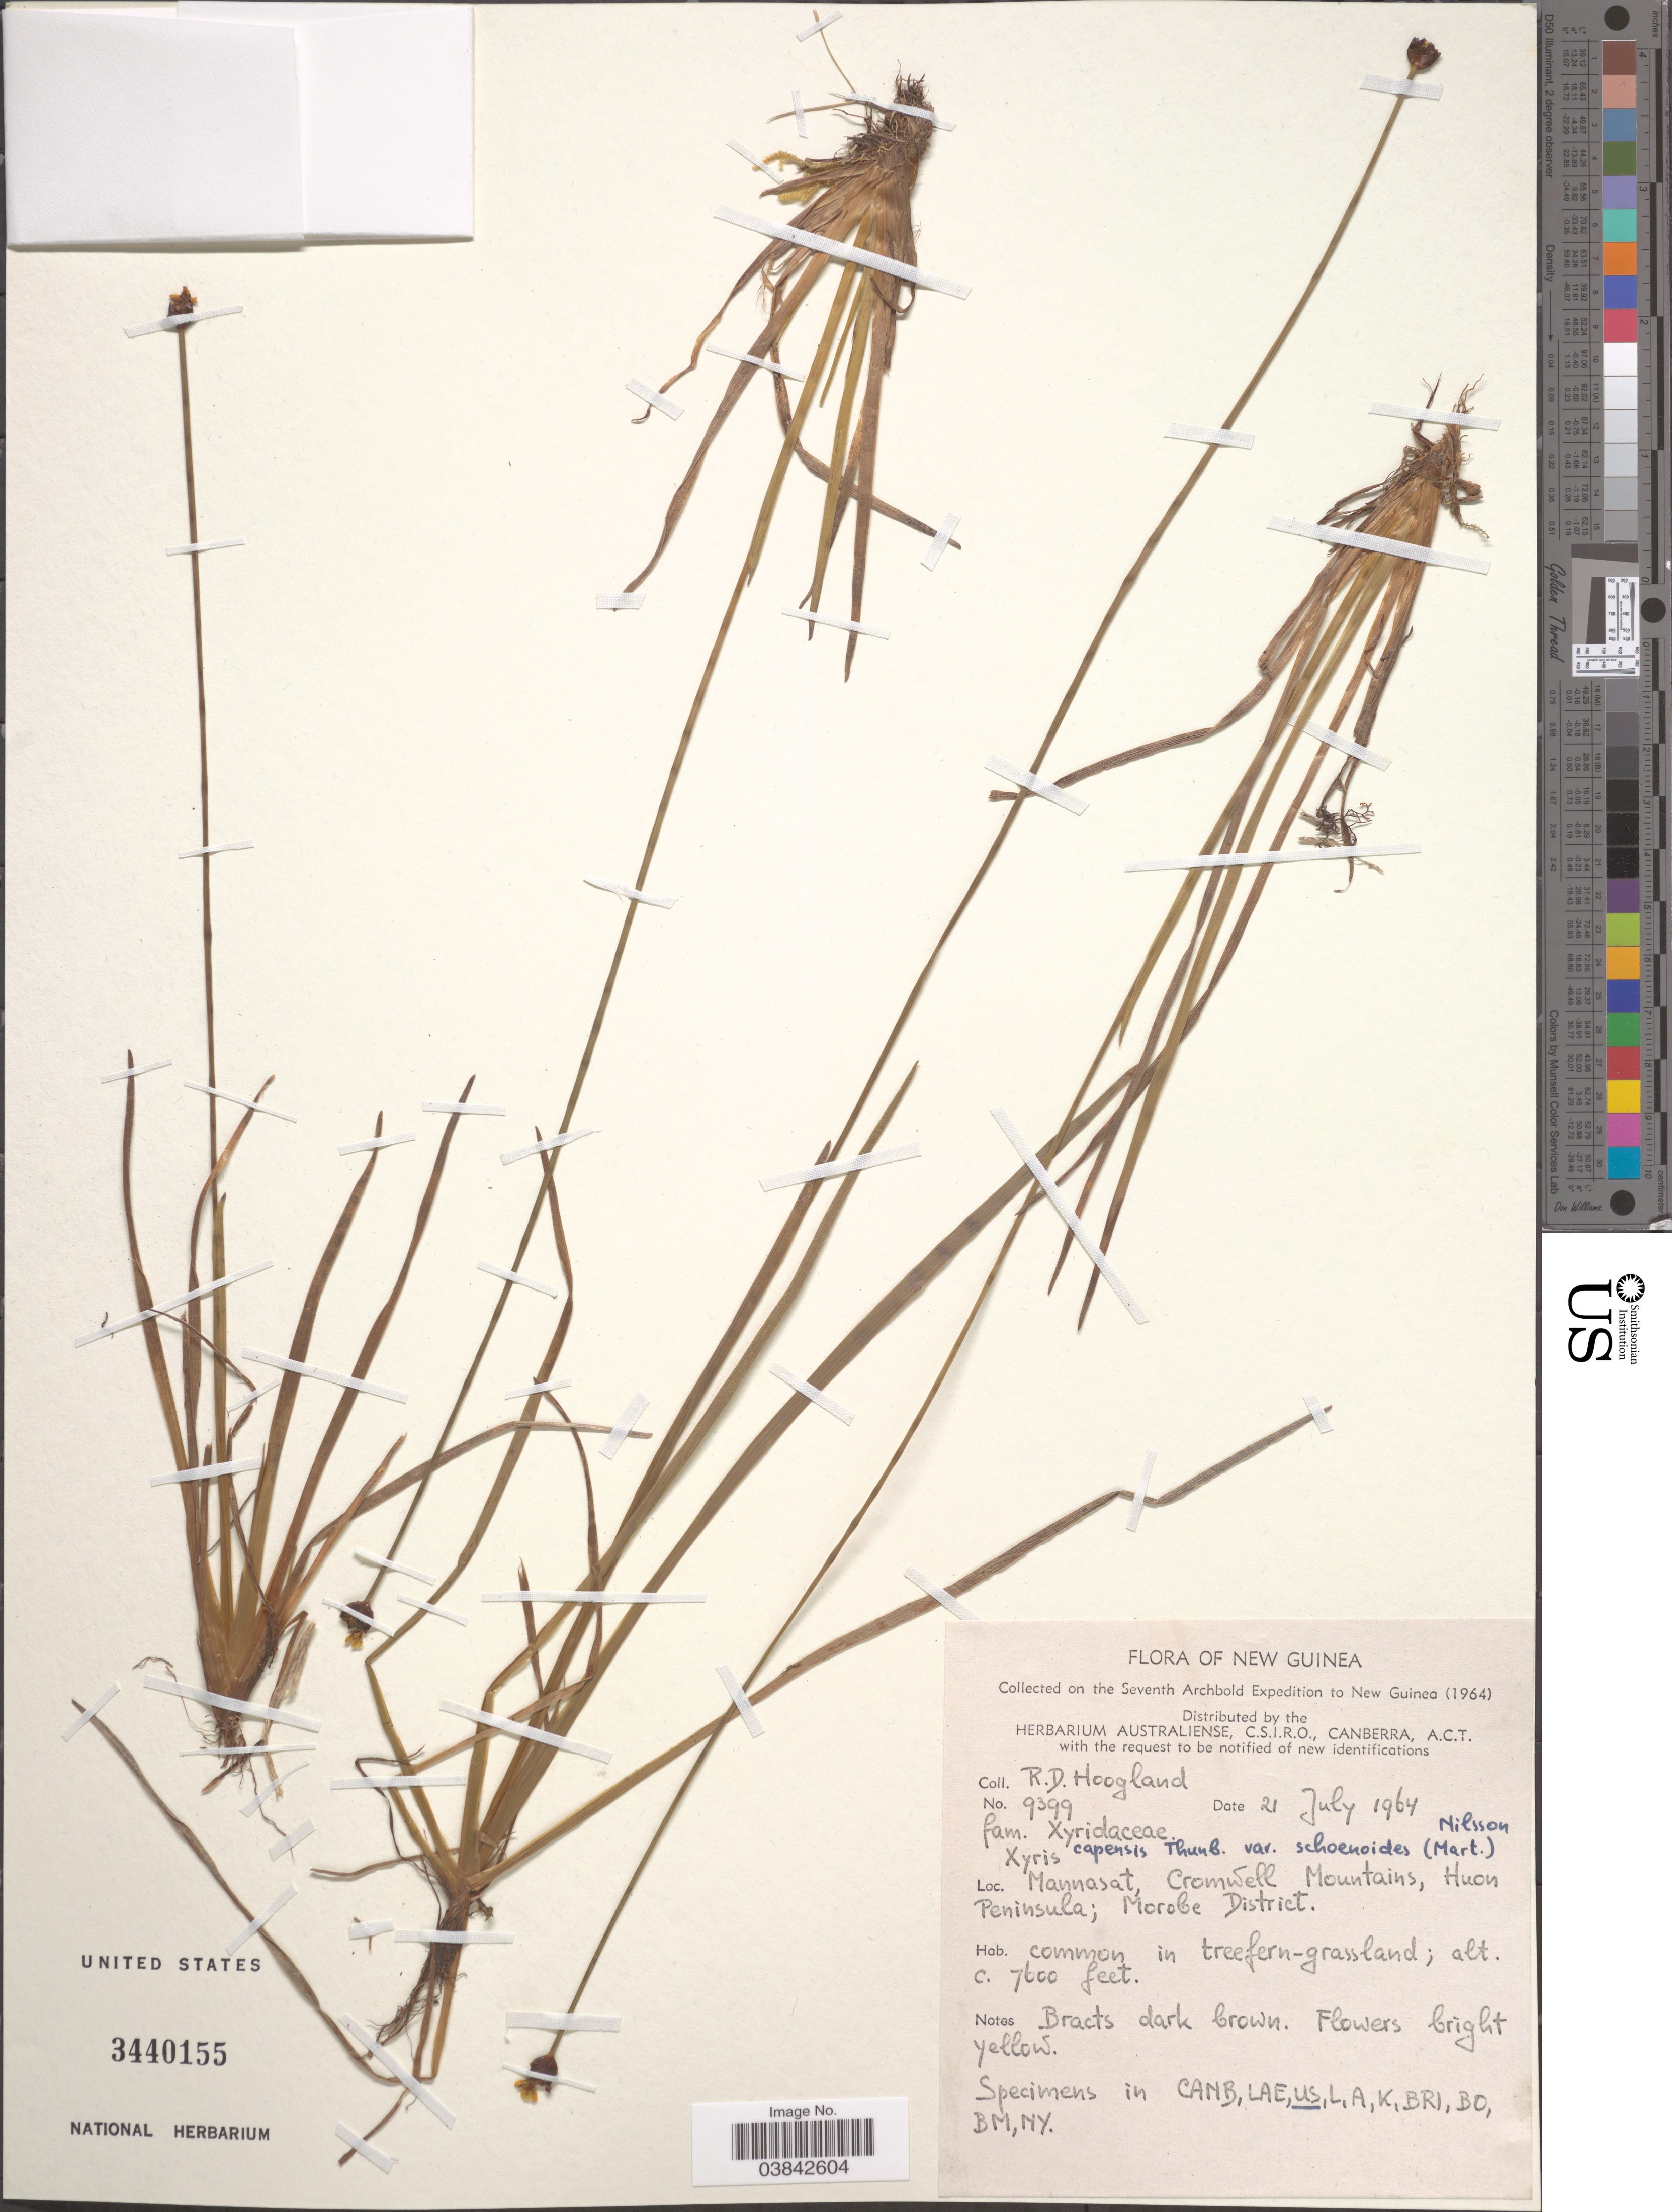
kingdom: Plantae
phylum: Tracheophyta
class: Liliopsida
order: Poales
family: Xyridaceae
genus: Xyris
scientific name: Xyris capensis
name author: Thunb.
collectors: R. D. Hoogland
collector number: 9399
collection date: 1964-07-21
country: Papua New Guinea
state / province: Morobe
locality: New Guinea. Mannasat, Cromwell Mountains, Huon Peninsula; Morobe District.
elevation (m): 2316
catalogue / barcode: US 3440155